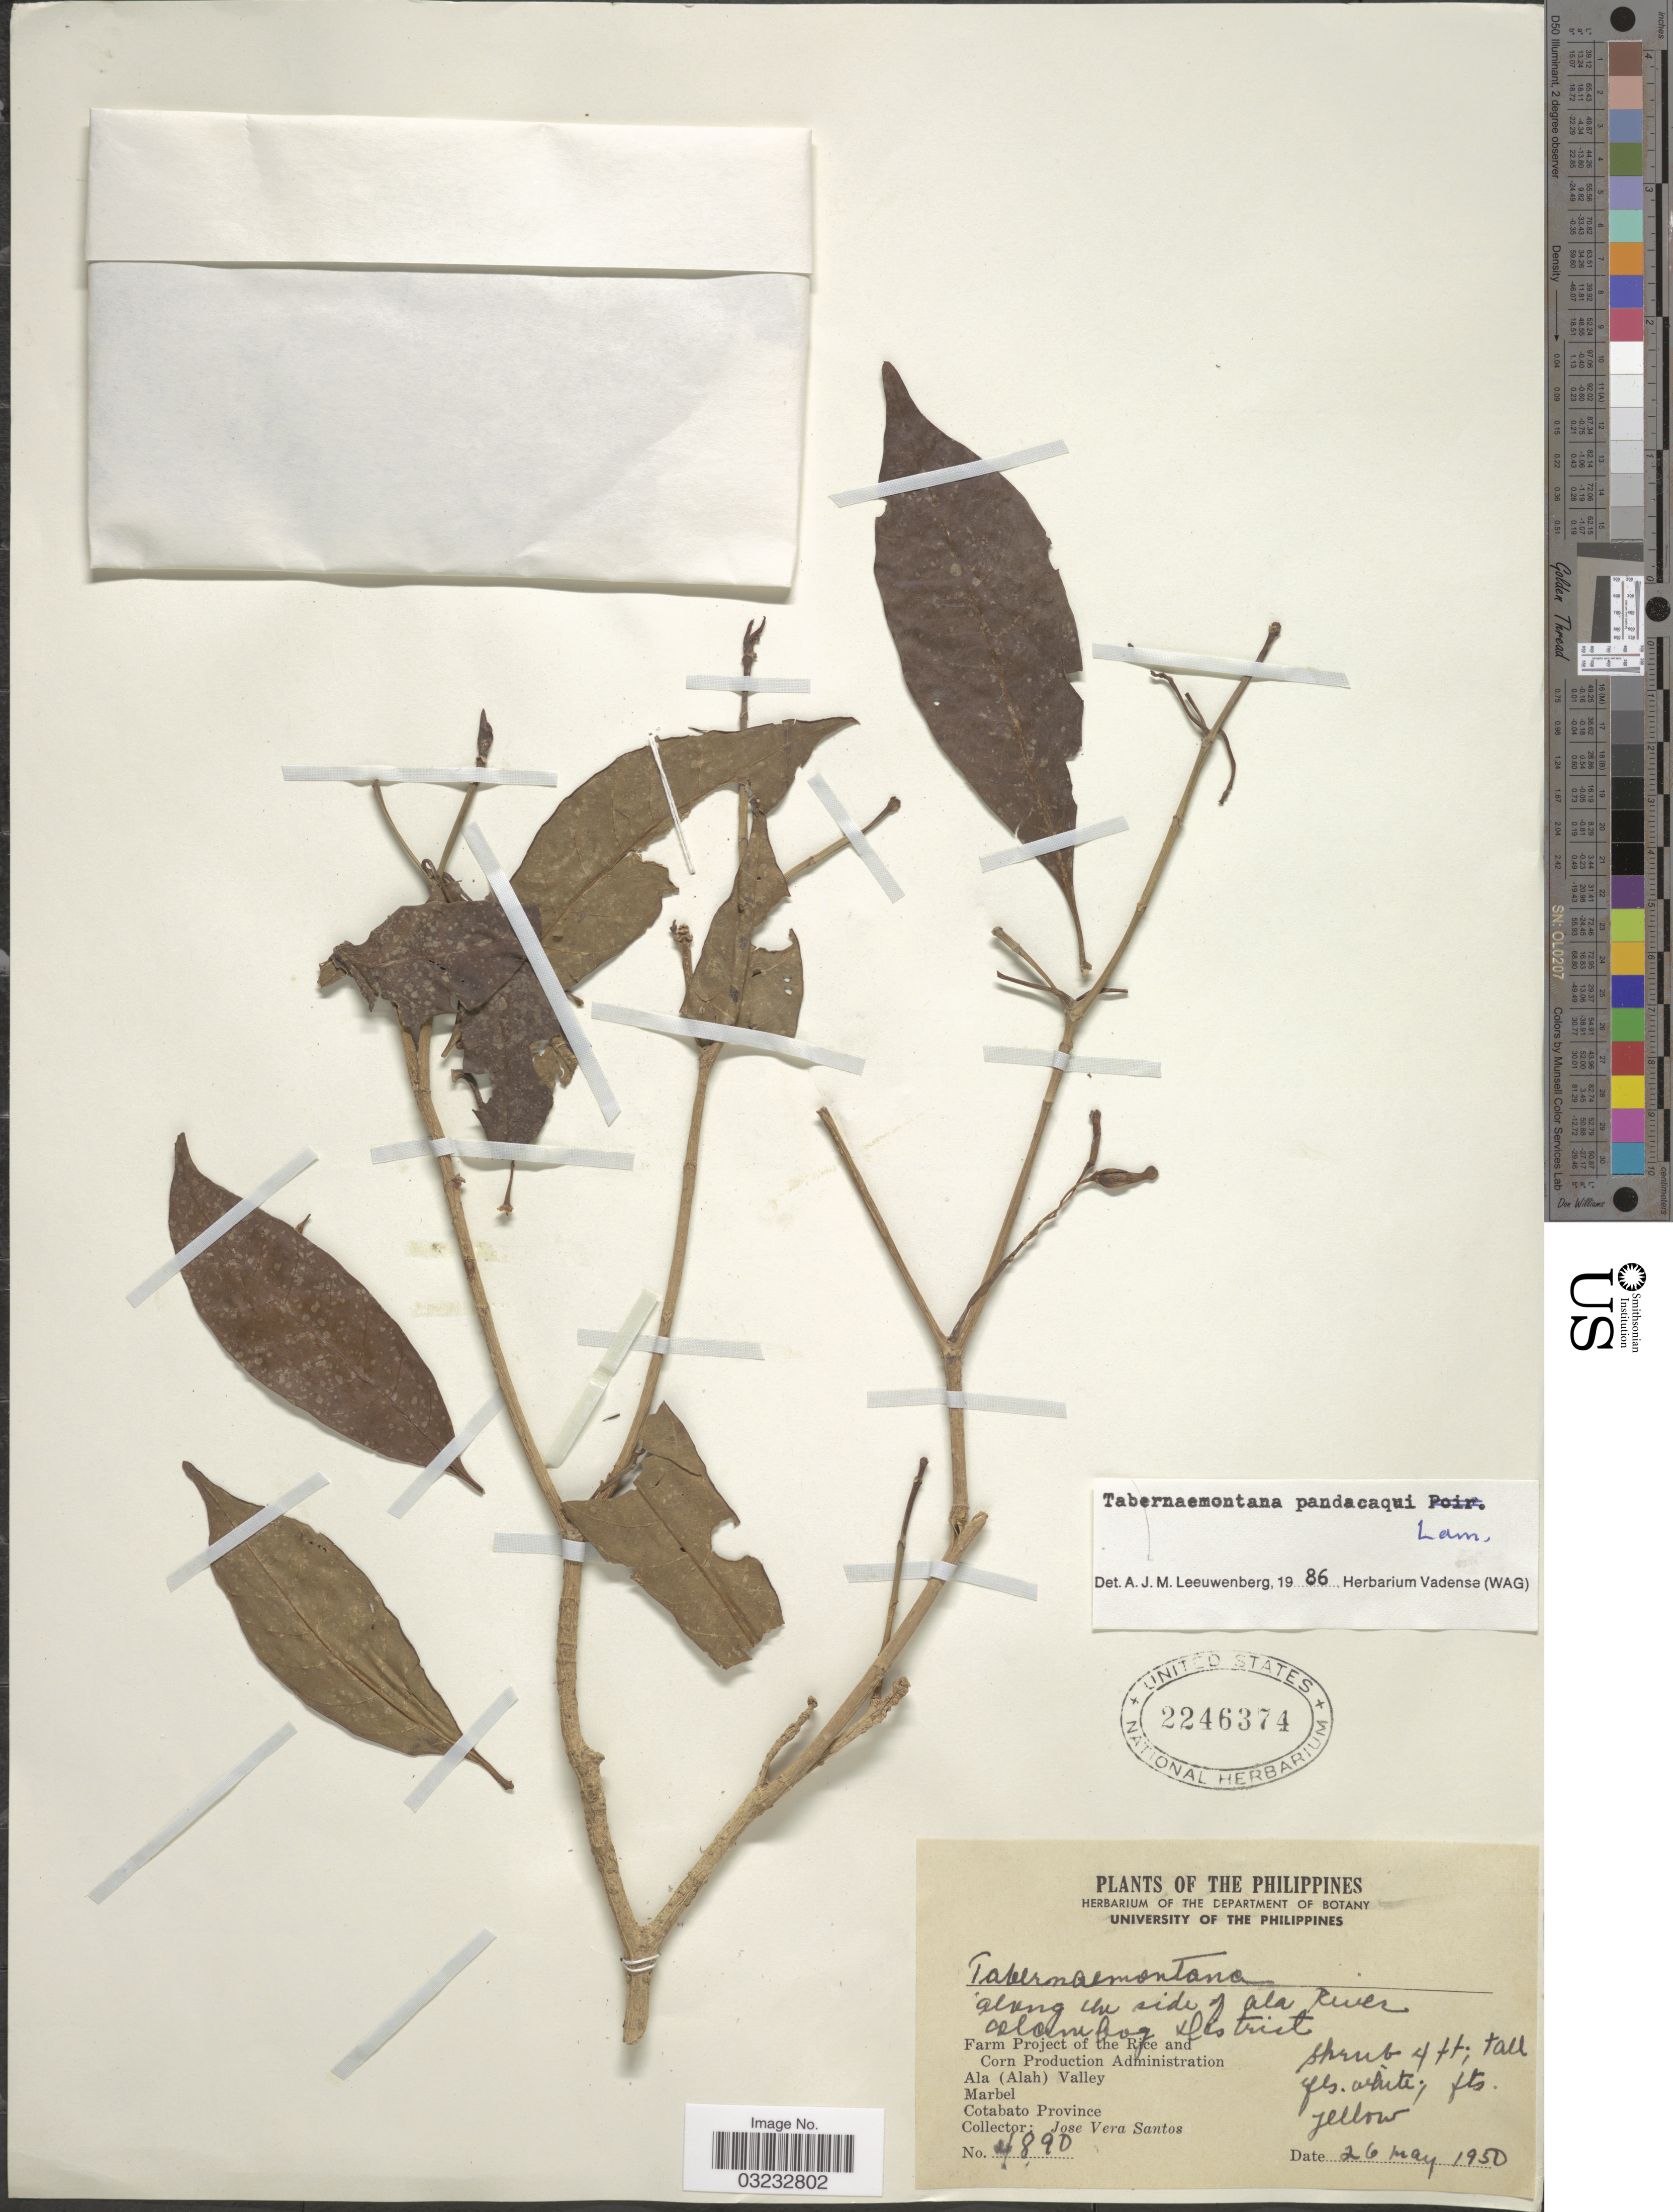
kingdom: Plantae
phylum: Tracheophyta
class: Magnoliopsida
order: Gentianales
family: Apocynaceae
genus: Tabernaemontana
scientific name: Tabernaemontana pandacaqui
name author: Poir.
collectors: J. Vera Santos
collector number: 4890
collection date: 1950-05-26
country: Philippines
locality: Along the side of Ala River. Farm Project of the Rice and Corn Production Administration. Ala (Alah) Valley. Marbel. Cotabato Province.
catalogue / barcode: US 2246374